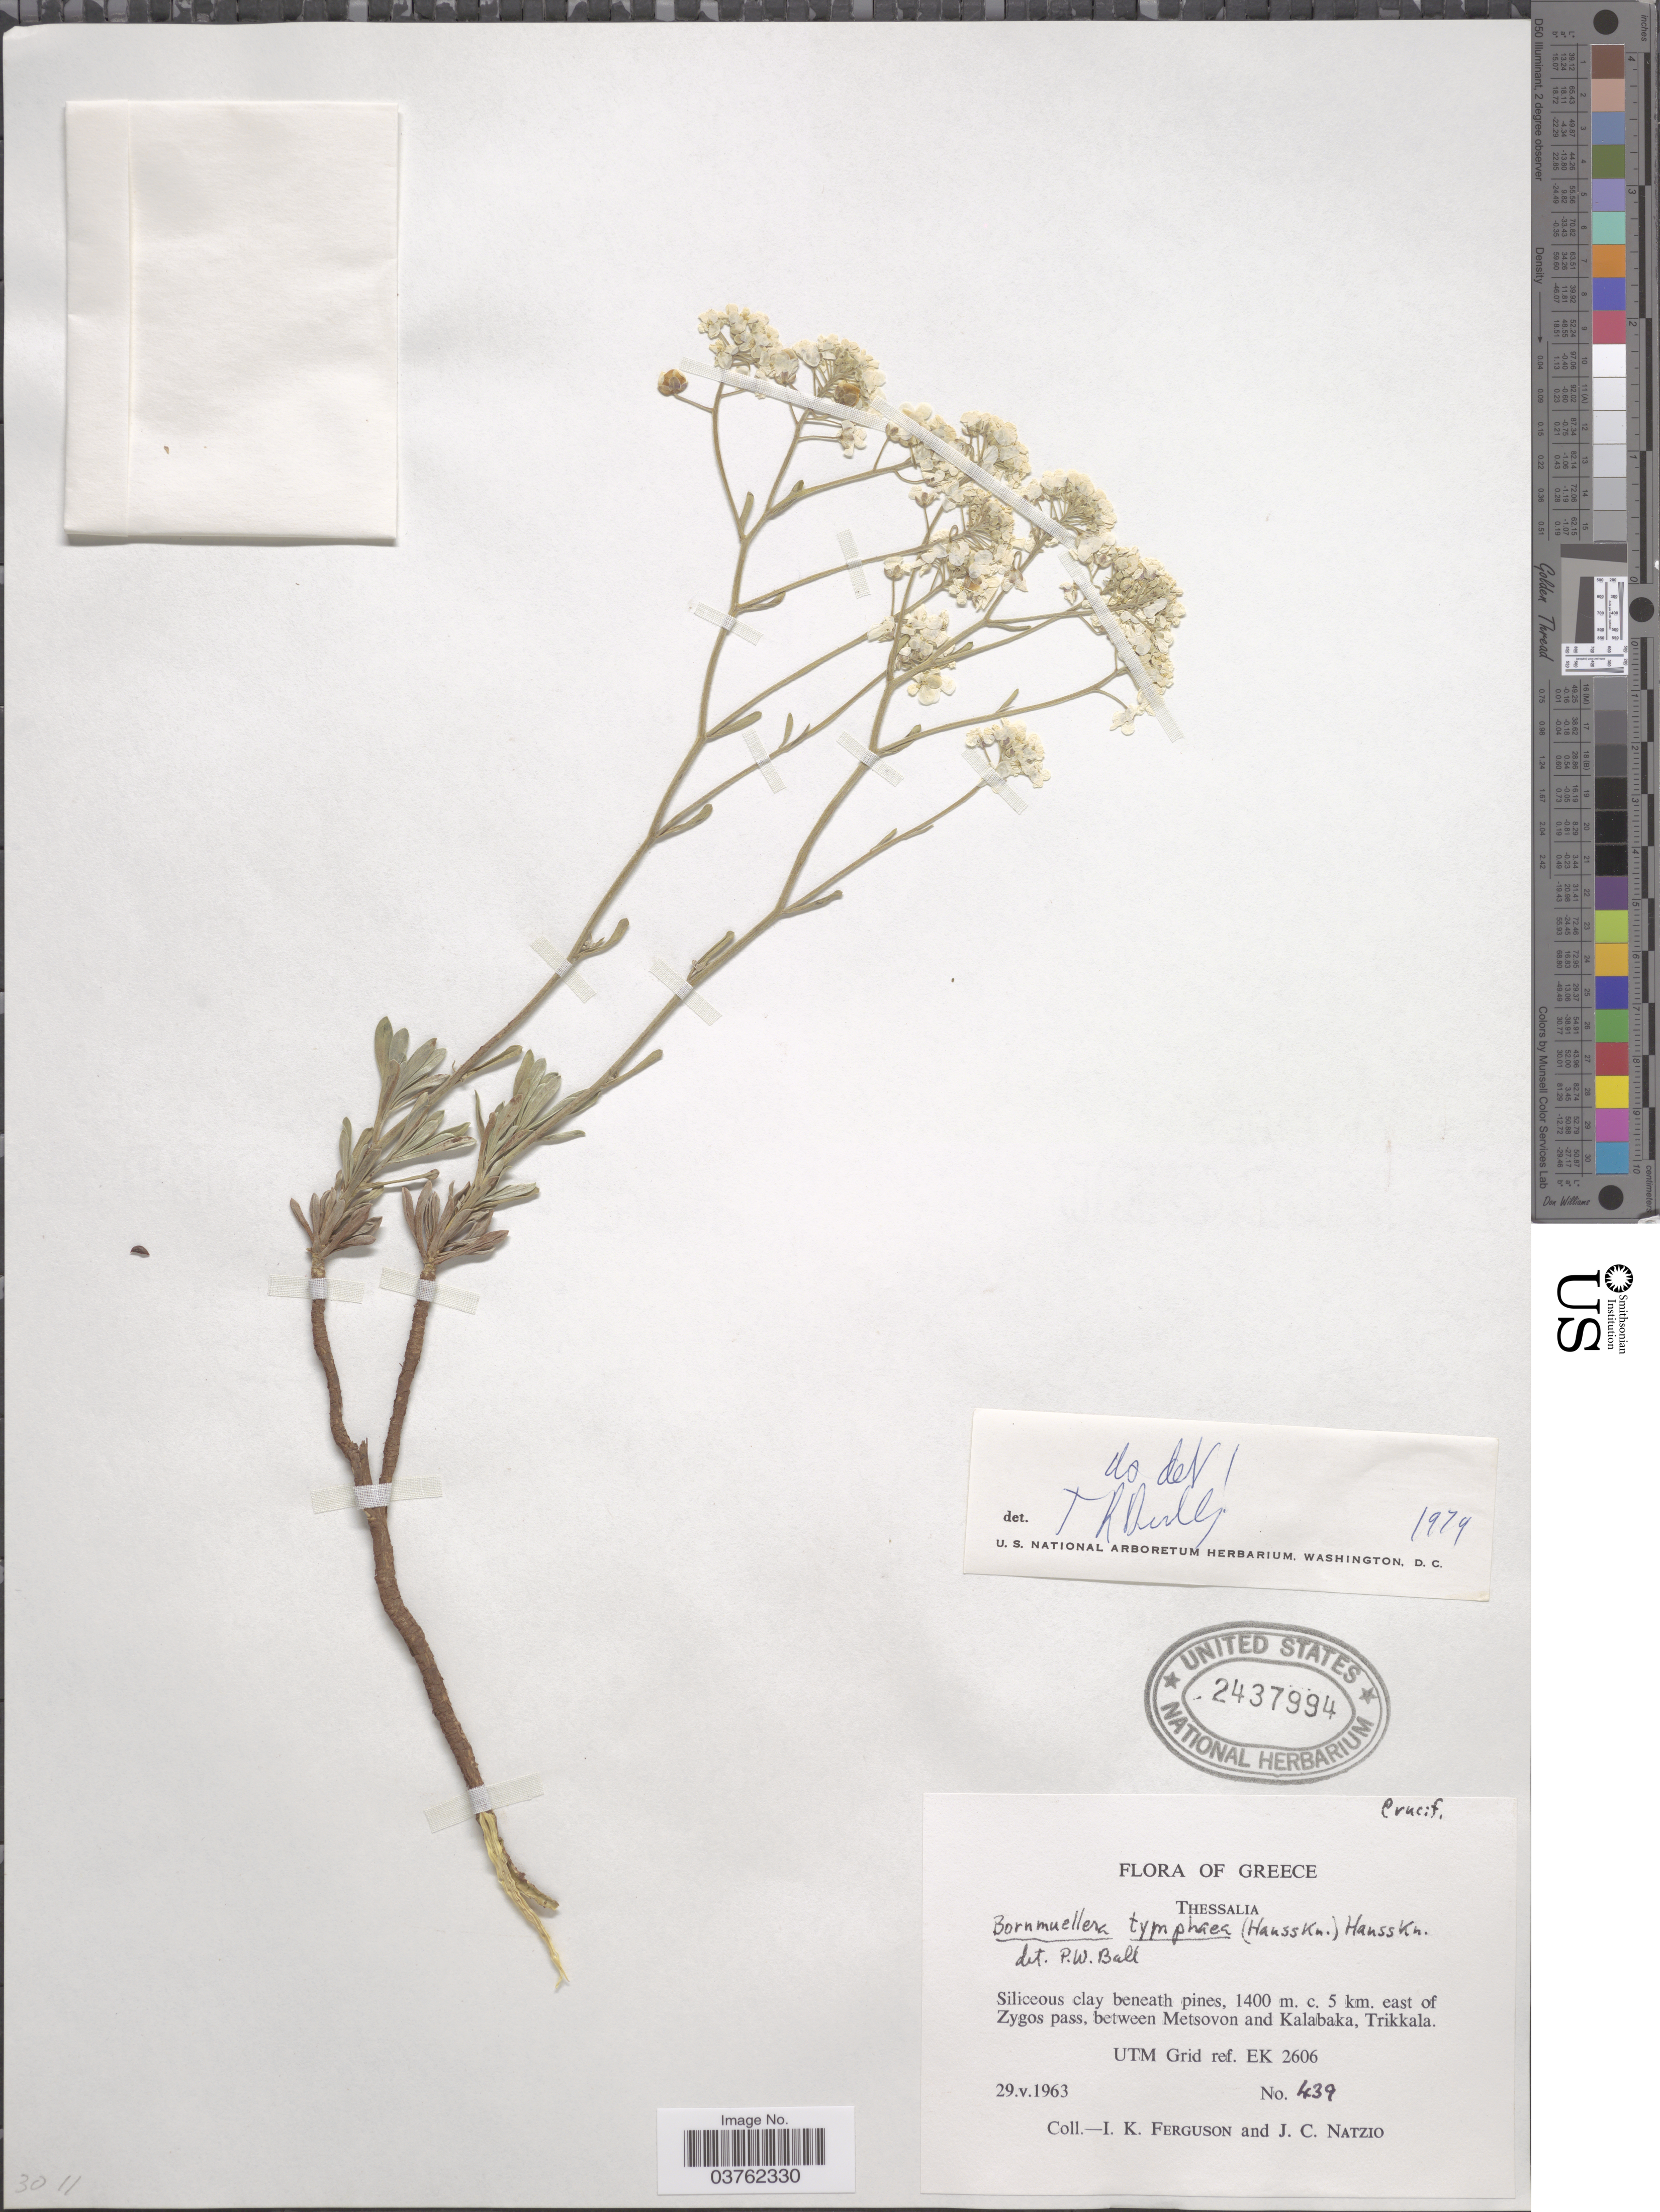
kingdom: Plantae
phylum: Tracheophyta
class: Magnoliopsida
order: Brassicales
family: Brassicaceae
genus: Bornmuellera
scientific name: Bornmuellera tymphaea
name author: Hausskn.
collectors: I. K. Ferguson & J. Natzio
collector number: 439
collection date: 1963-05-29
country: Greece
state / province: Thessaly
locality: Thessalia. C. 5 km. east of Zygos pass, between Metsovon and Kalabaka, Trikkala. UTM Grid ref. EK 2606.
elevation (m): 1400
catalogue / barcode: US 2437994